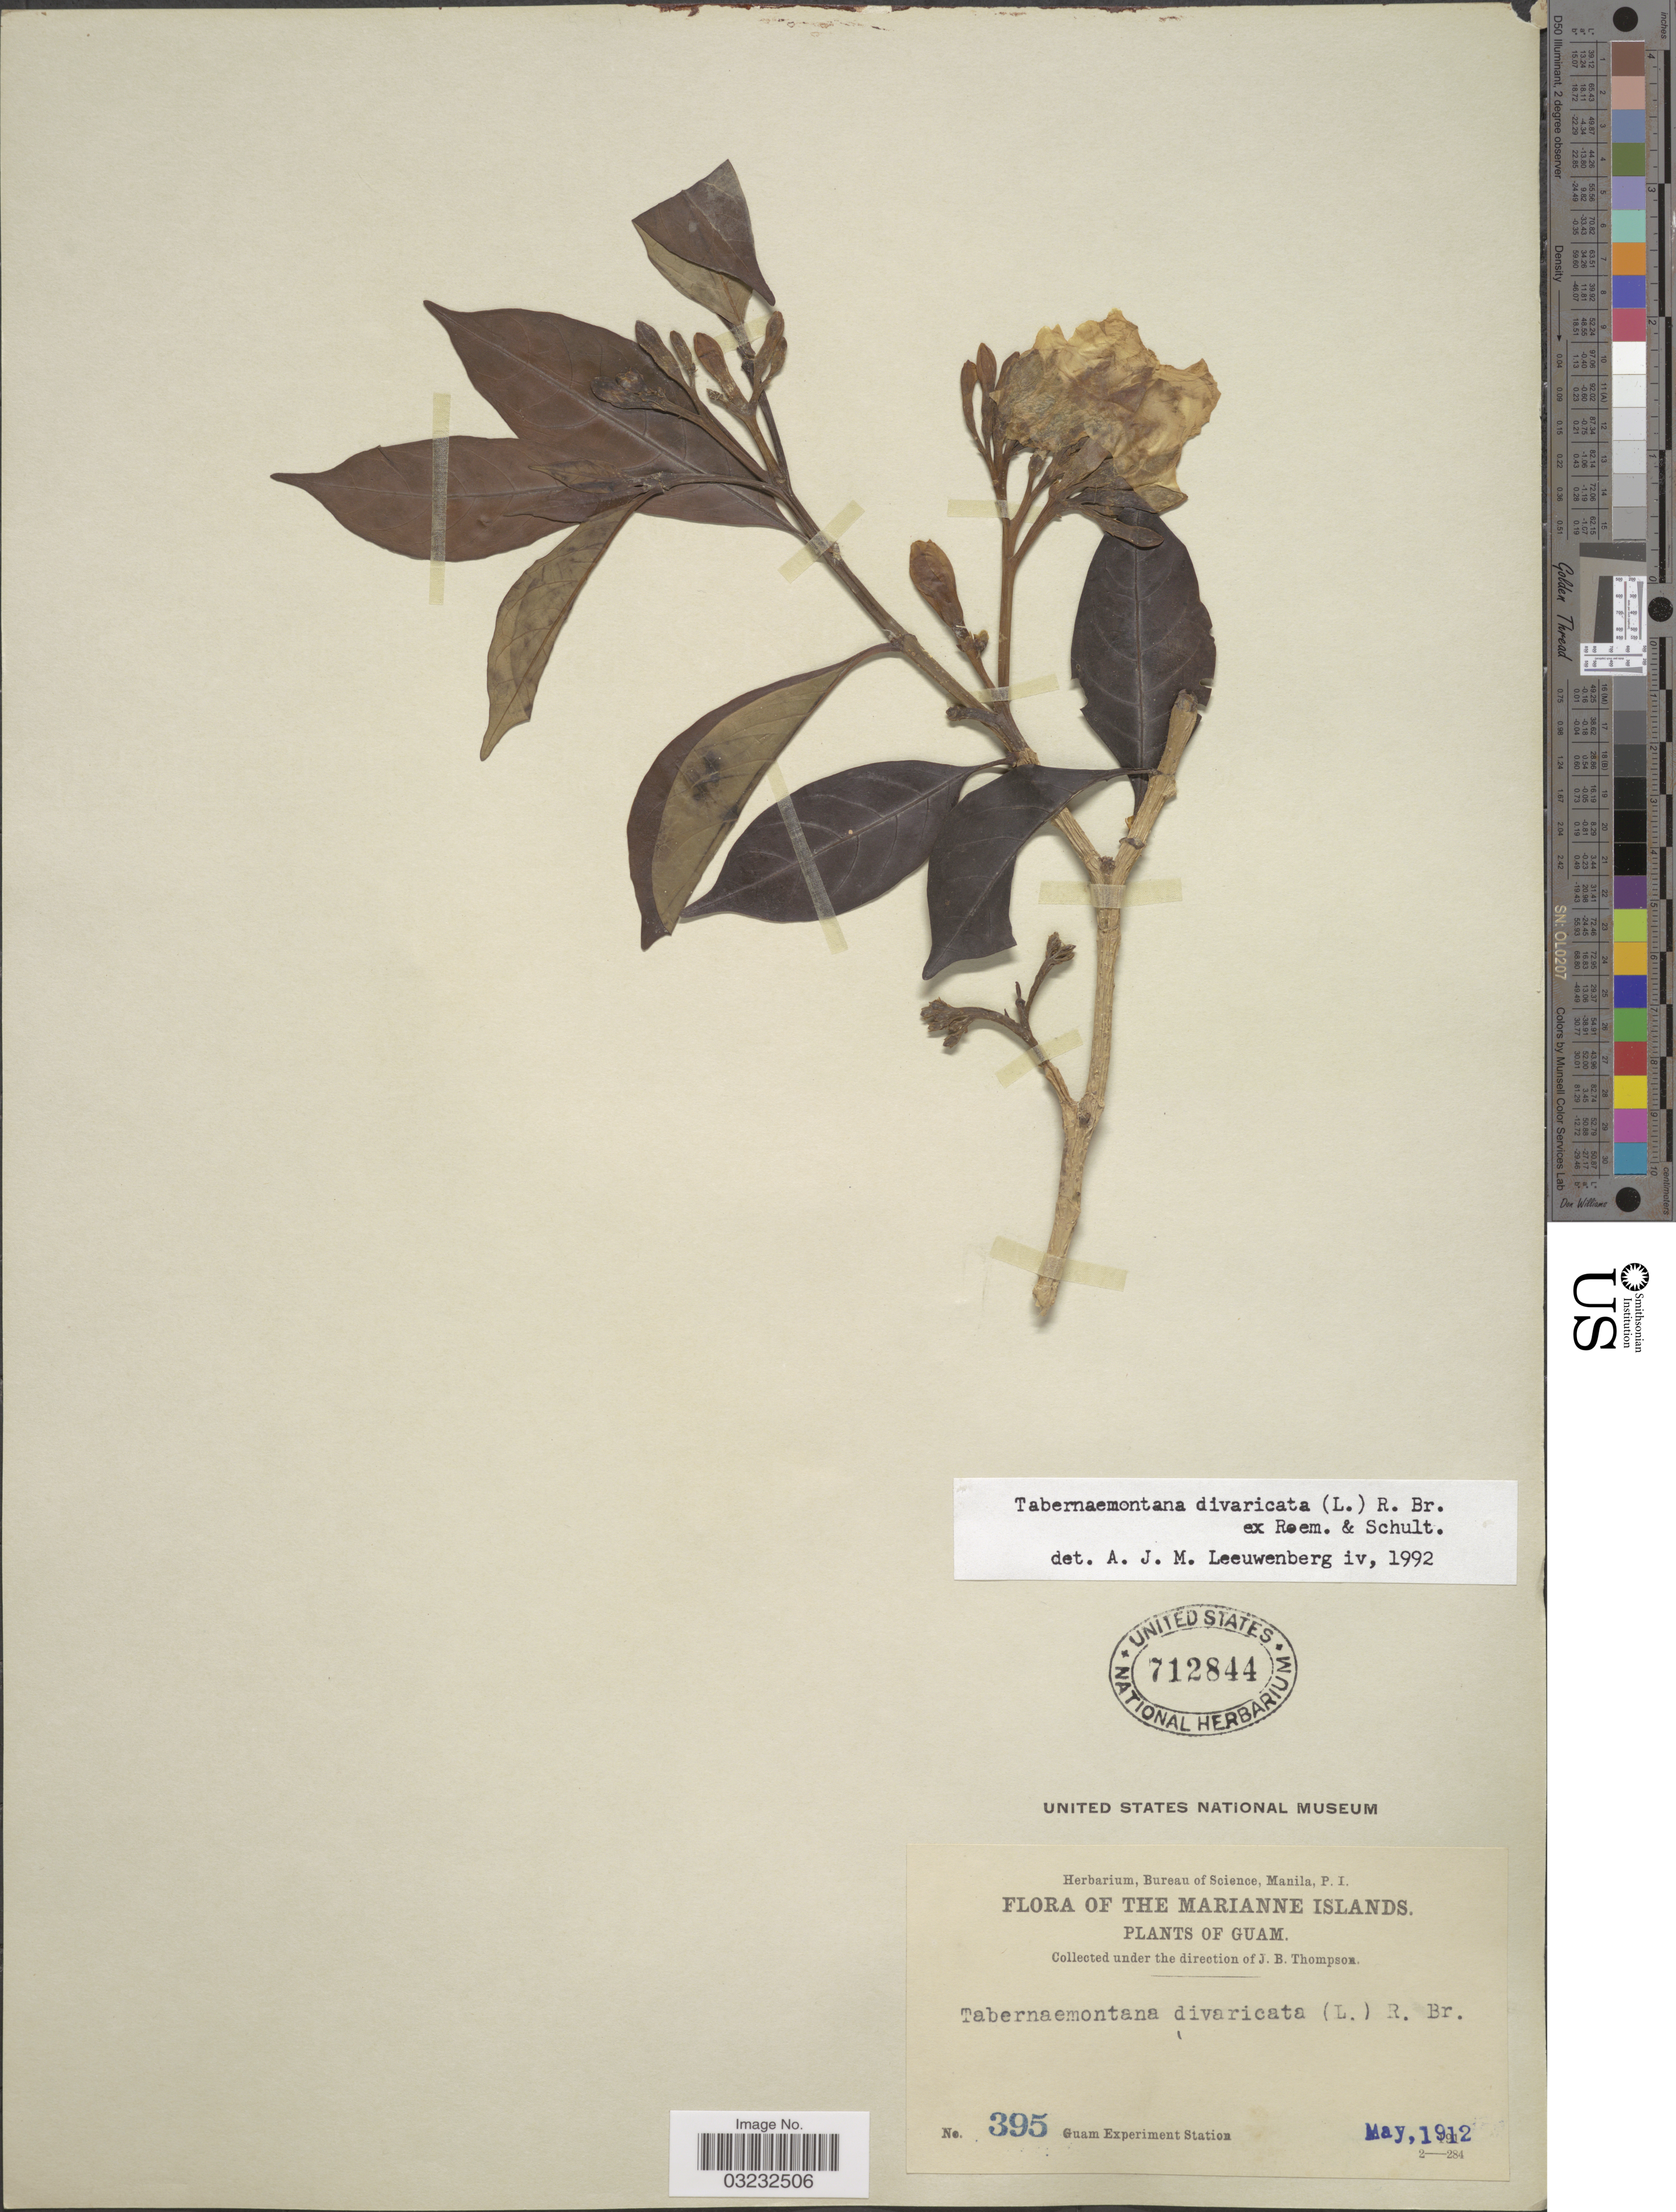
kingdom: Plantae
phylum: Tracheophyta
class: Magnoliopsida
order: Gentianales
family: Apocynaceae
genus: Tabernaemontana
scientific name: Tabernaemontana divaricata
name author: (L.) R. Br. ex Roem. & Schult.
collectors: Guam Exp. Sta.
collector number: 395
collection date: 1912-05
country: Guam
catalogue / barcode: US 712844